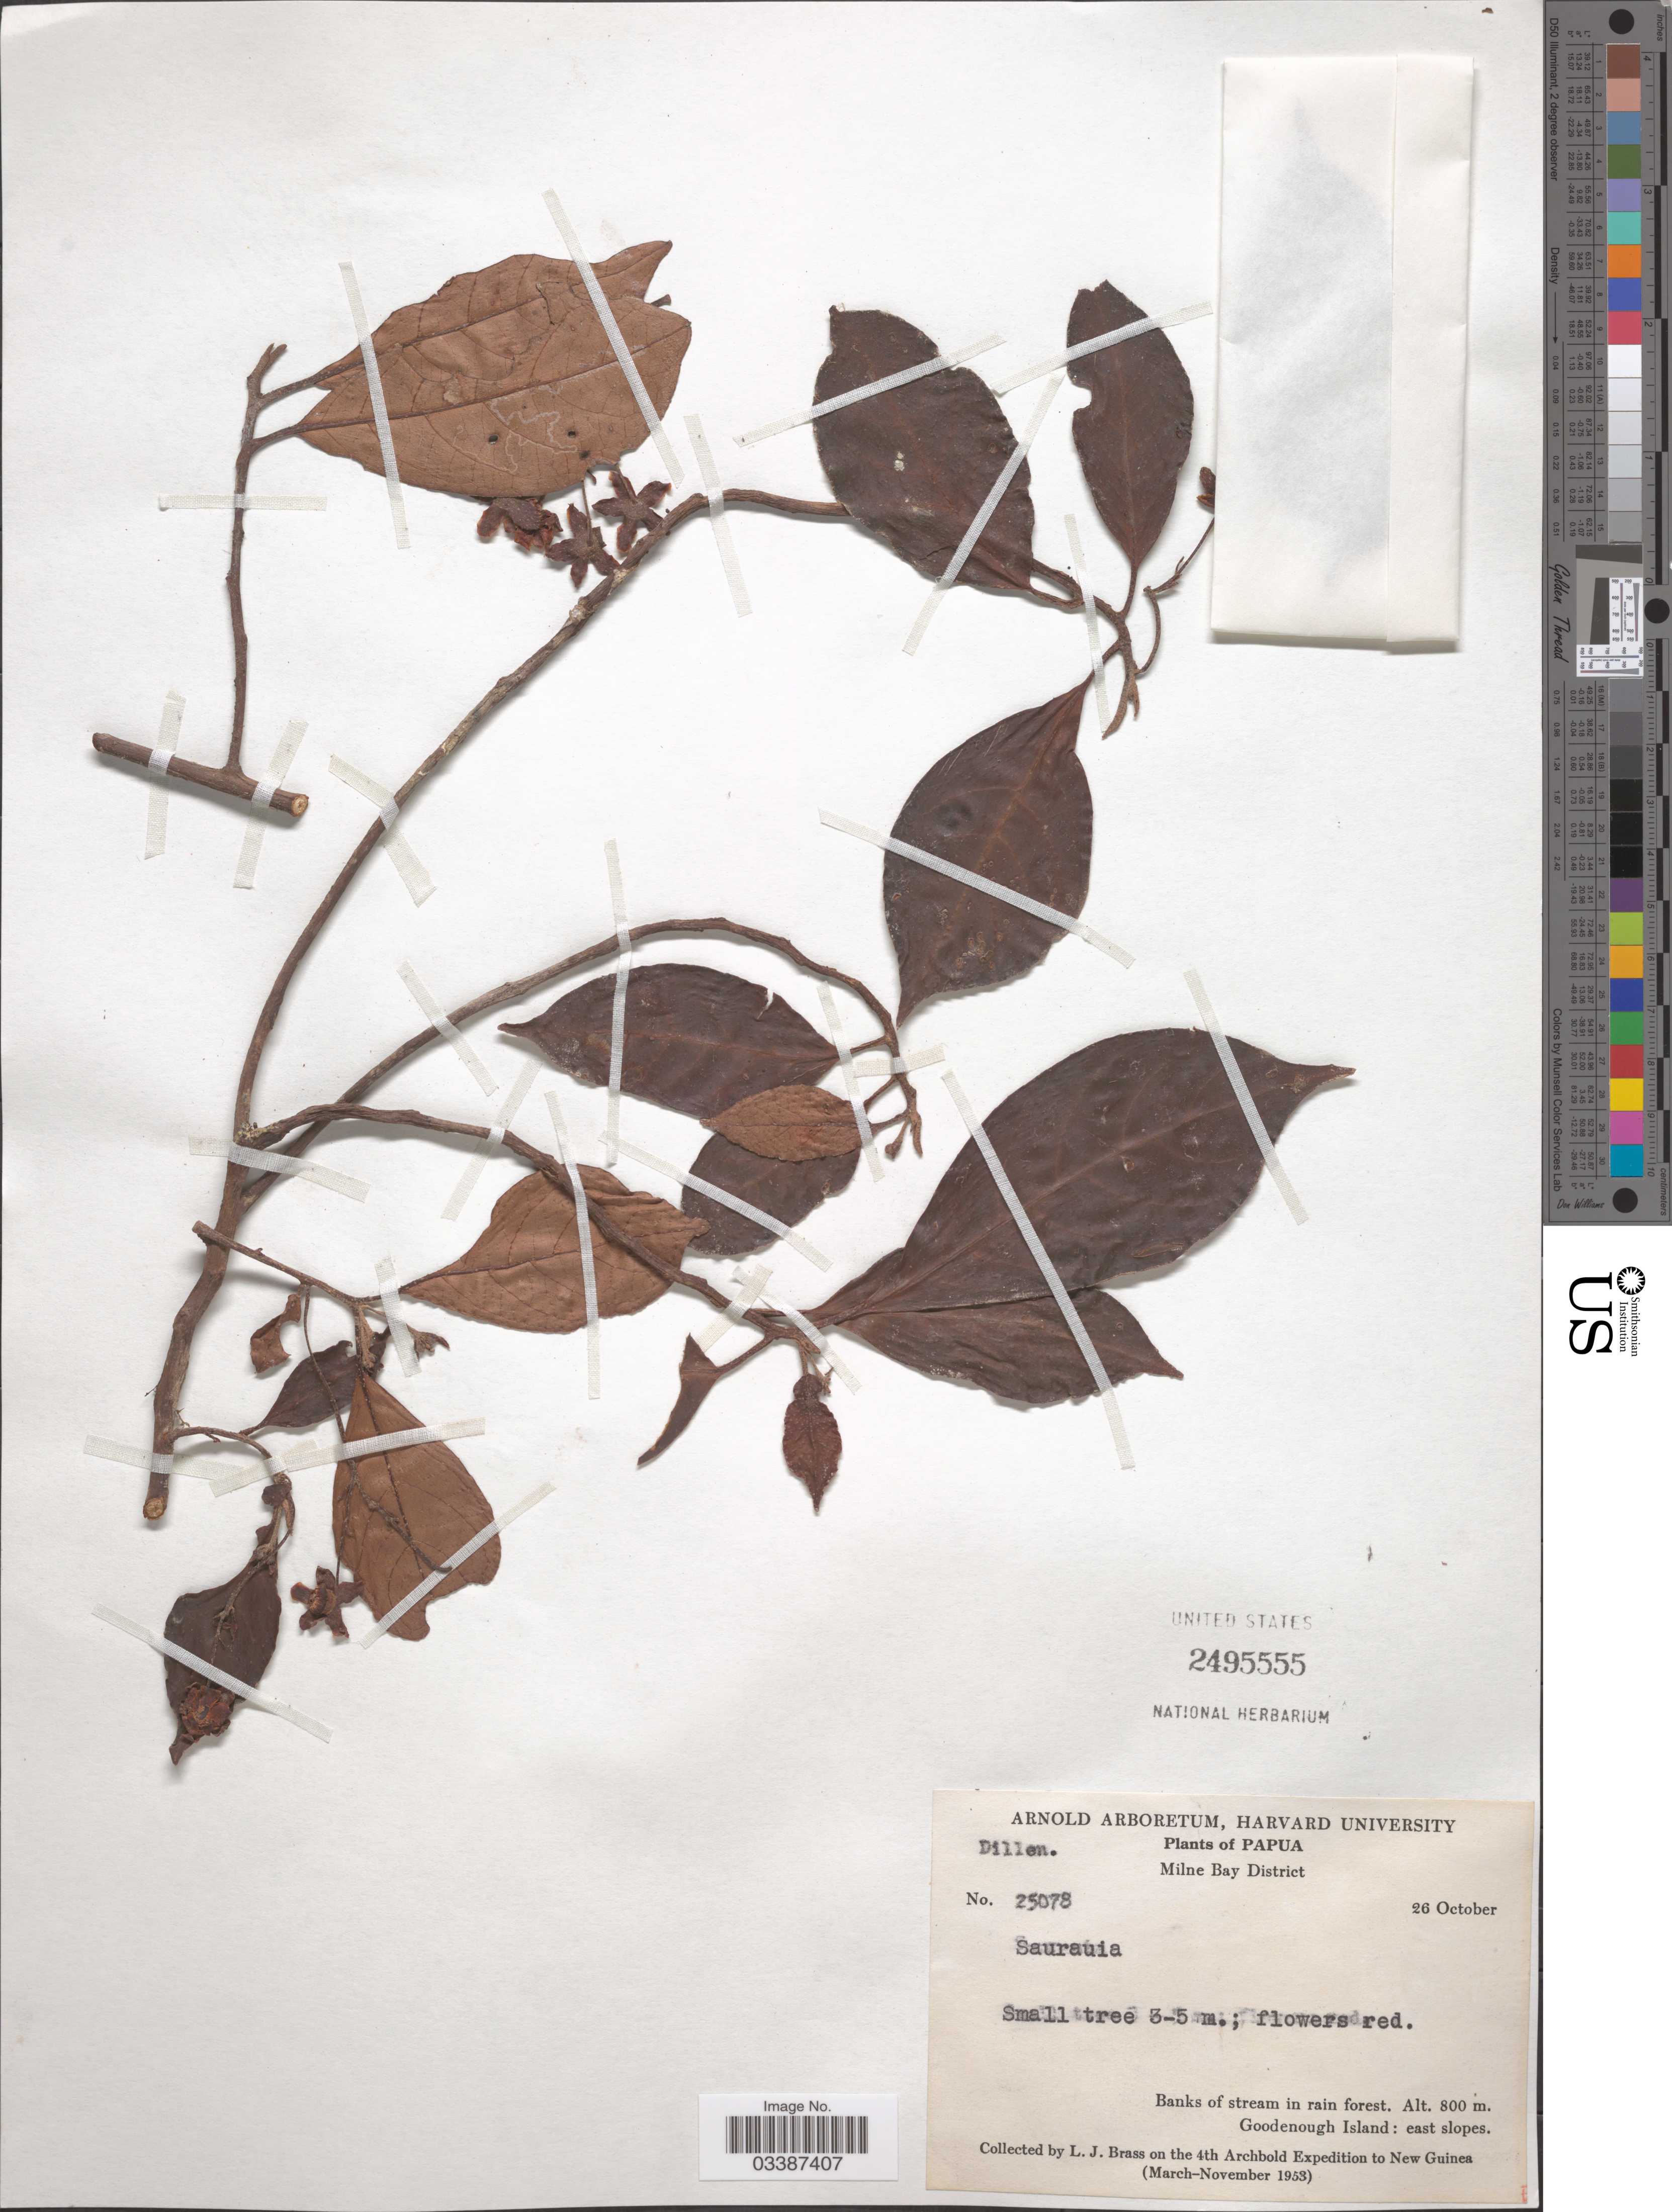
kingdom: Plantae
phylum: Tracheophyta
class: Magnoliopsida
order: Ericales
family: Actinidiaceae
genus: Saurauia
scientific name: Saurauia sp.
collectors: L. J. Brass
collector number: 25078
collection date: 1953-10-26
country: Papua New Guinea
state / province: Milne Bay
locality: Papua. Milne Bay District. Goodenough Island: east slopes. New Guinea.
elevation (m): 800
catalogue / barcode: US 2495555